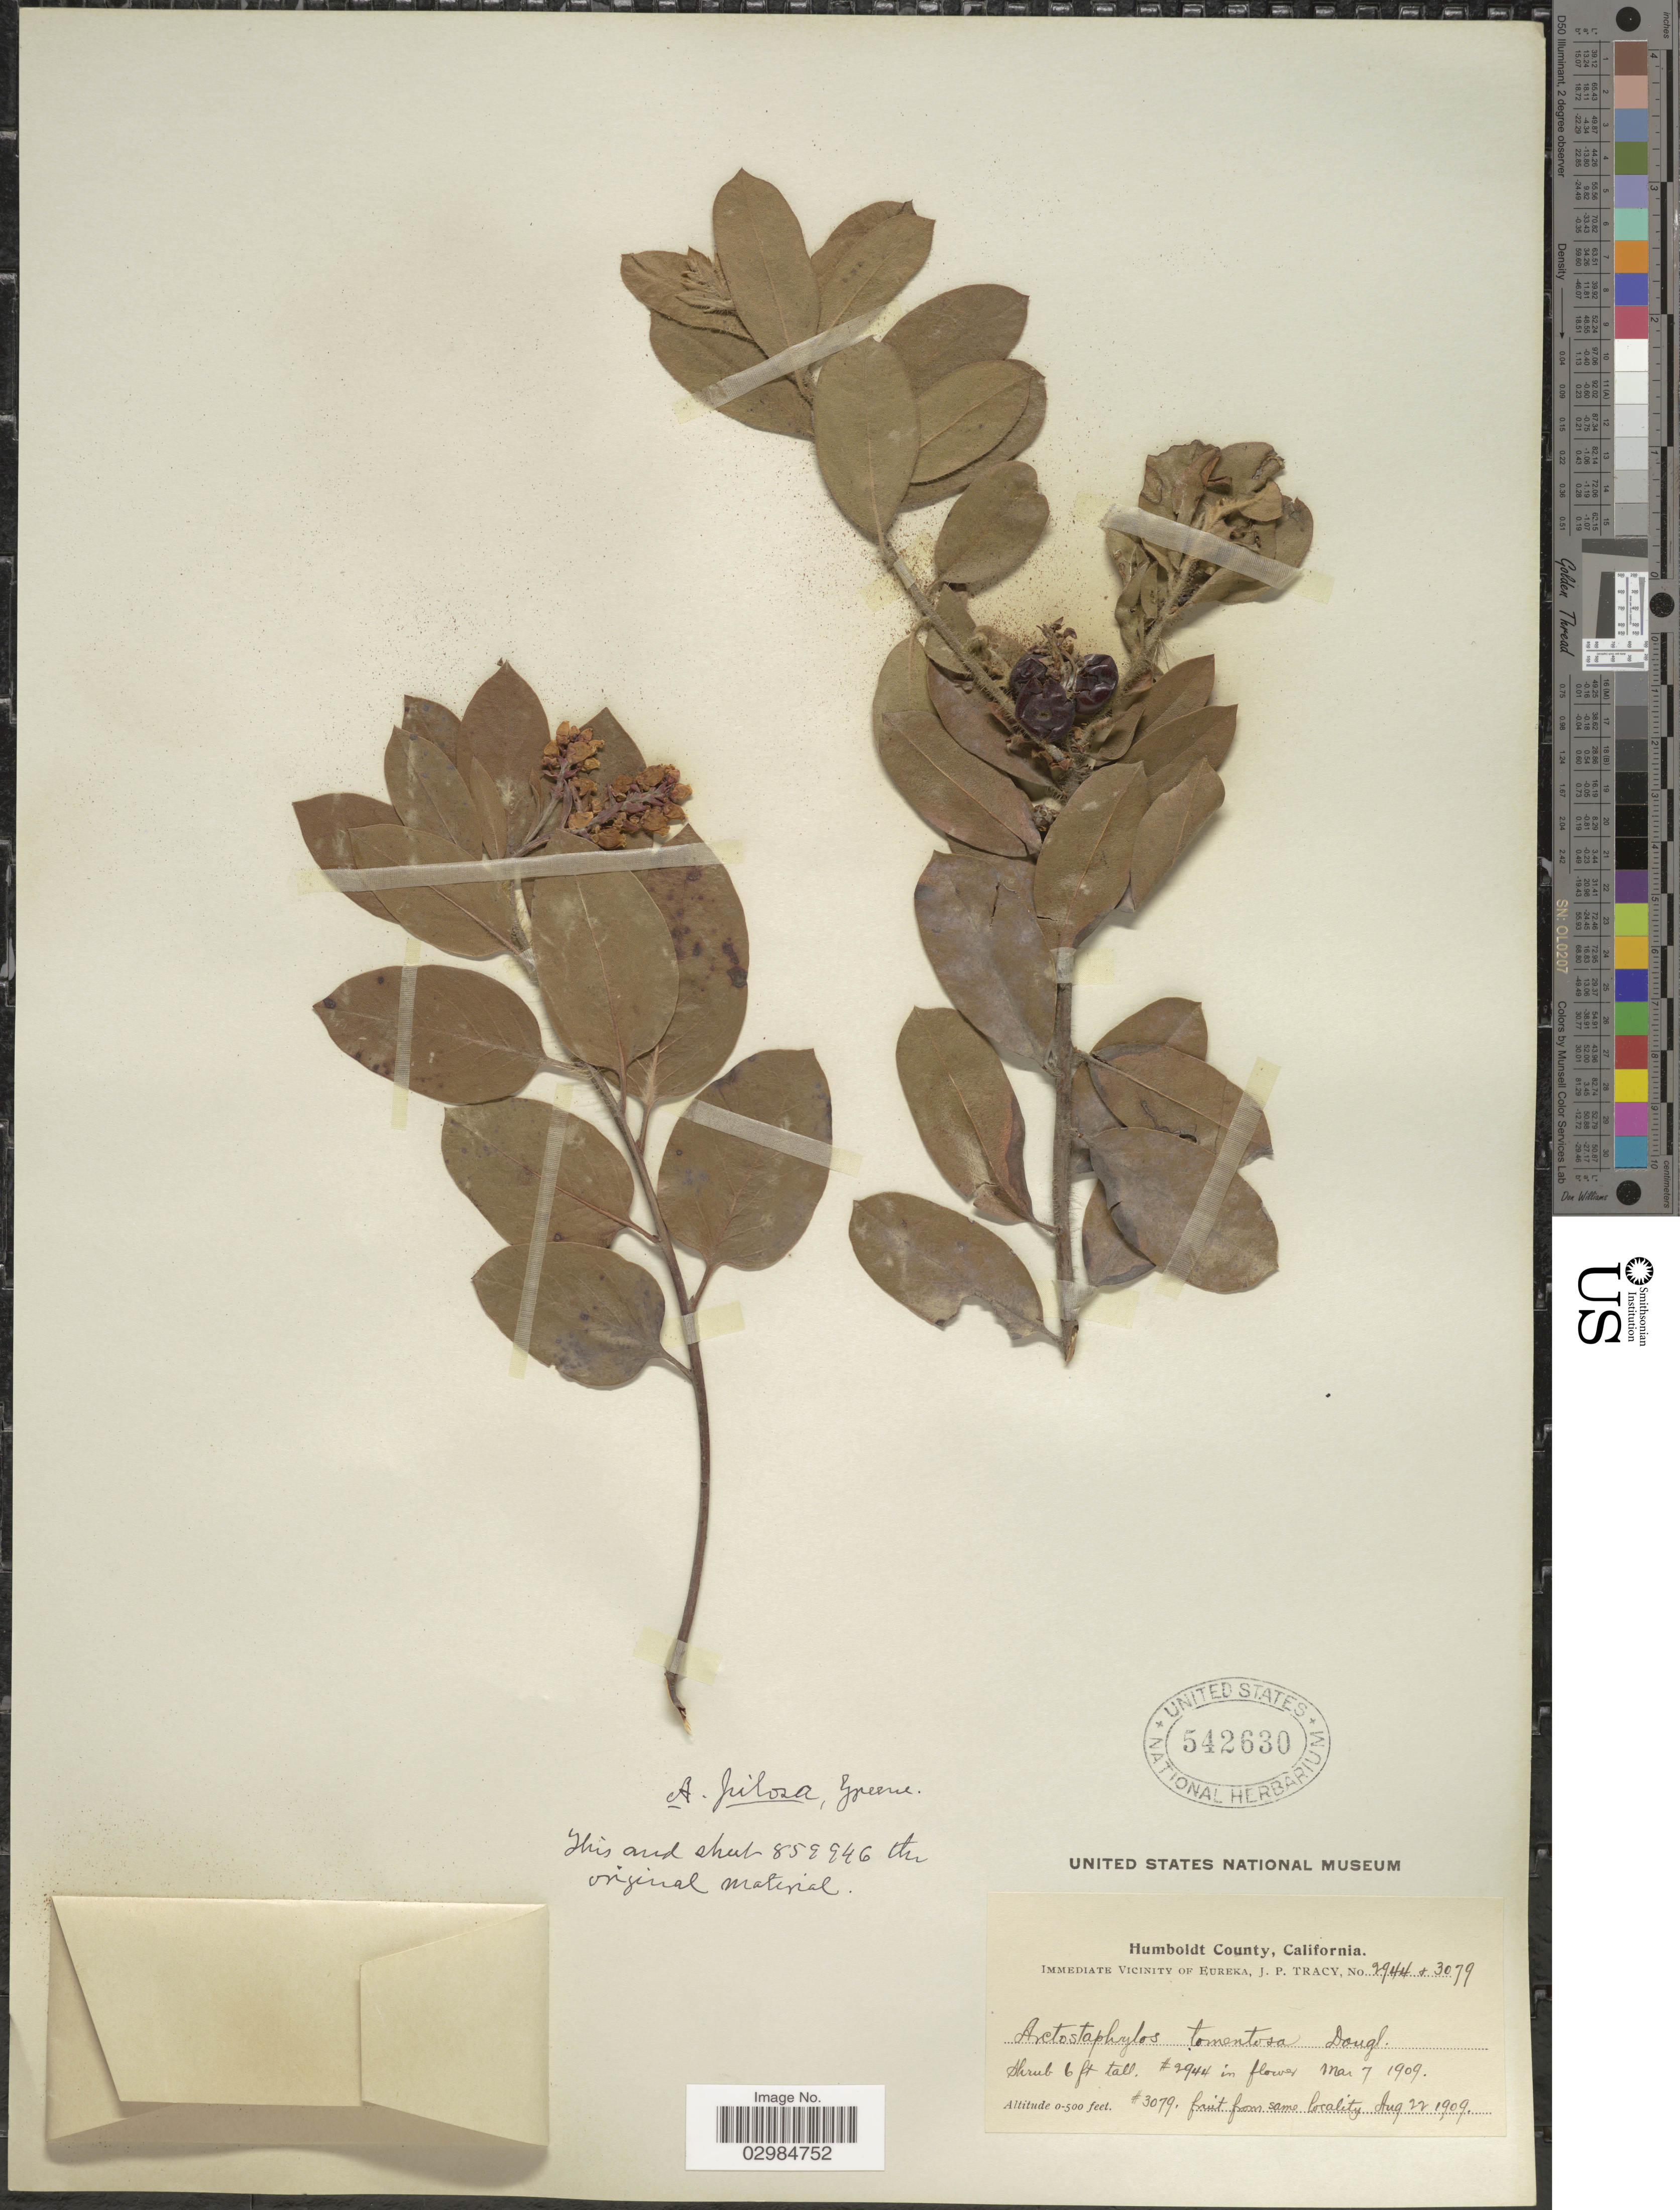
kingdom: Plantae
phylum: Tracheophyta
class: Magnoliopsida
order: Ericales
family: Ericaceae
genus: Arctostaphylos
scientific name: Arctostaphylos tomentosa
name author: (Pursh) Lindl.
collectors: J. Tracy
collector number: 2944/3079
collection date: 1909-03-07/1909-08-22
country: United States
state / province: California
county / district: Humboldt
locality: Humboldt County. Immediate Vicinity of Eureka.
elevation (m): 0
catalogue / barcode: US 542630